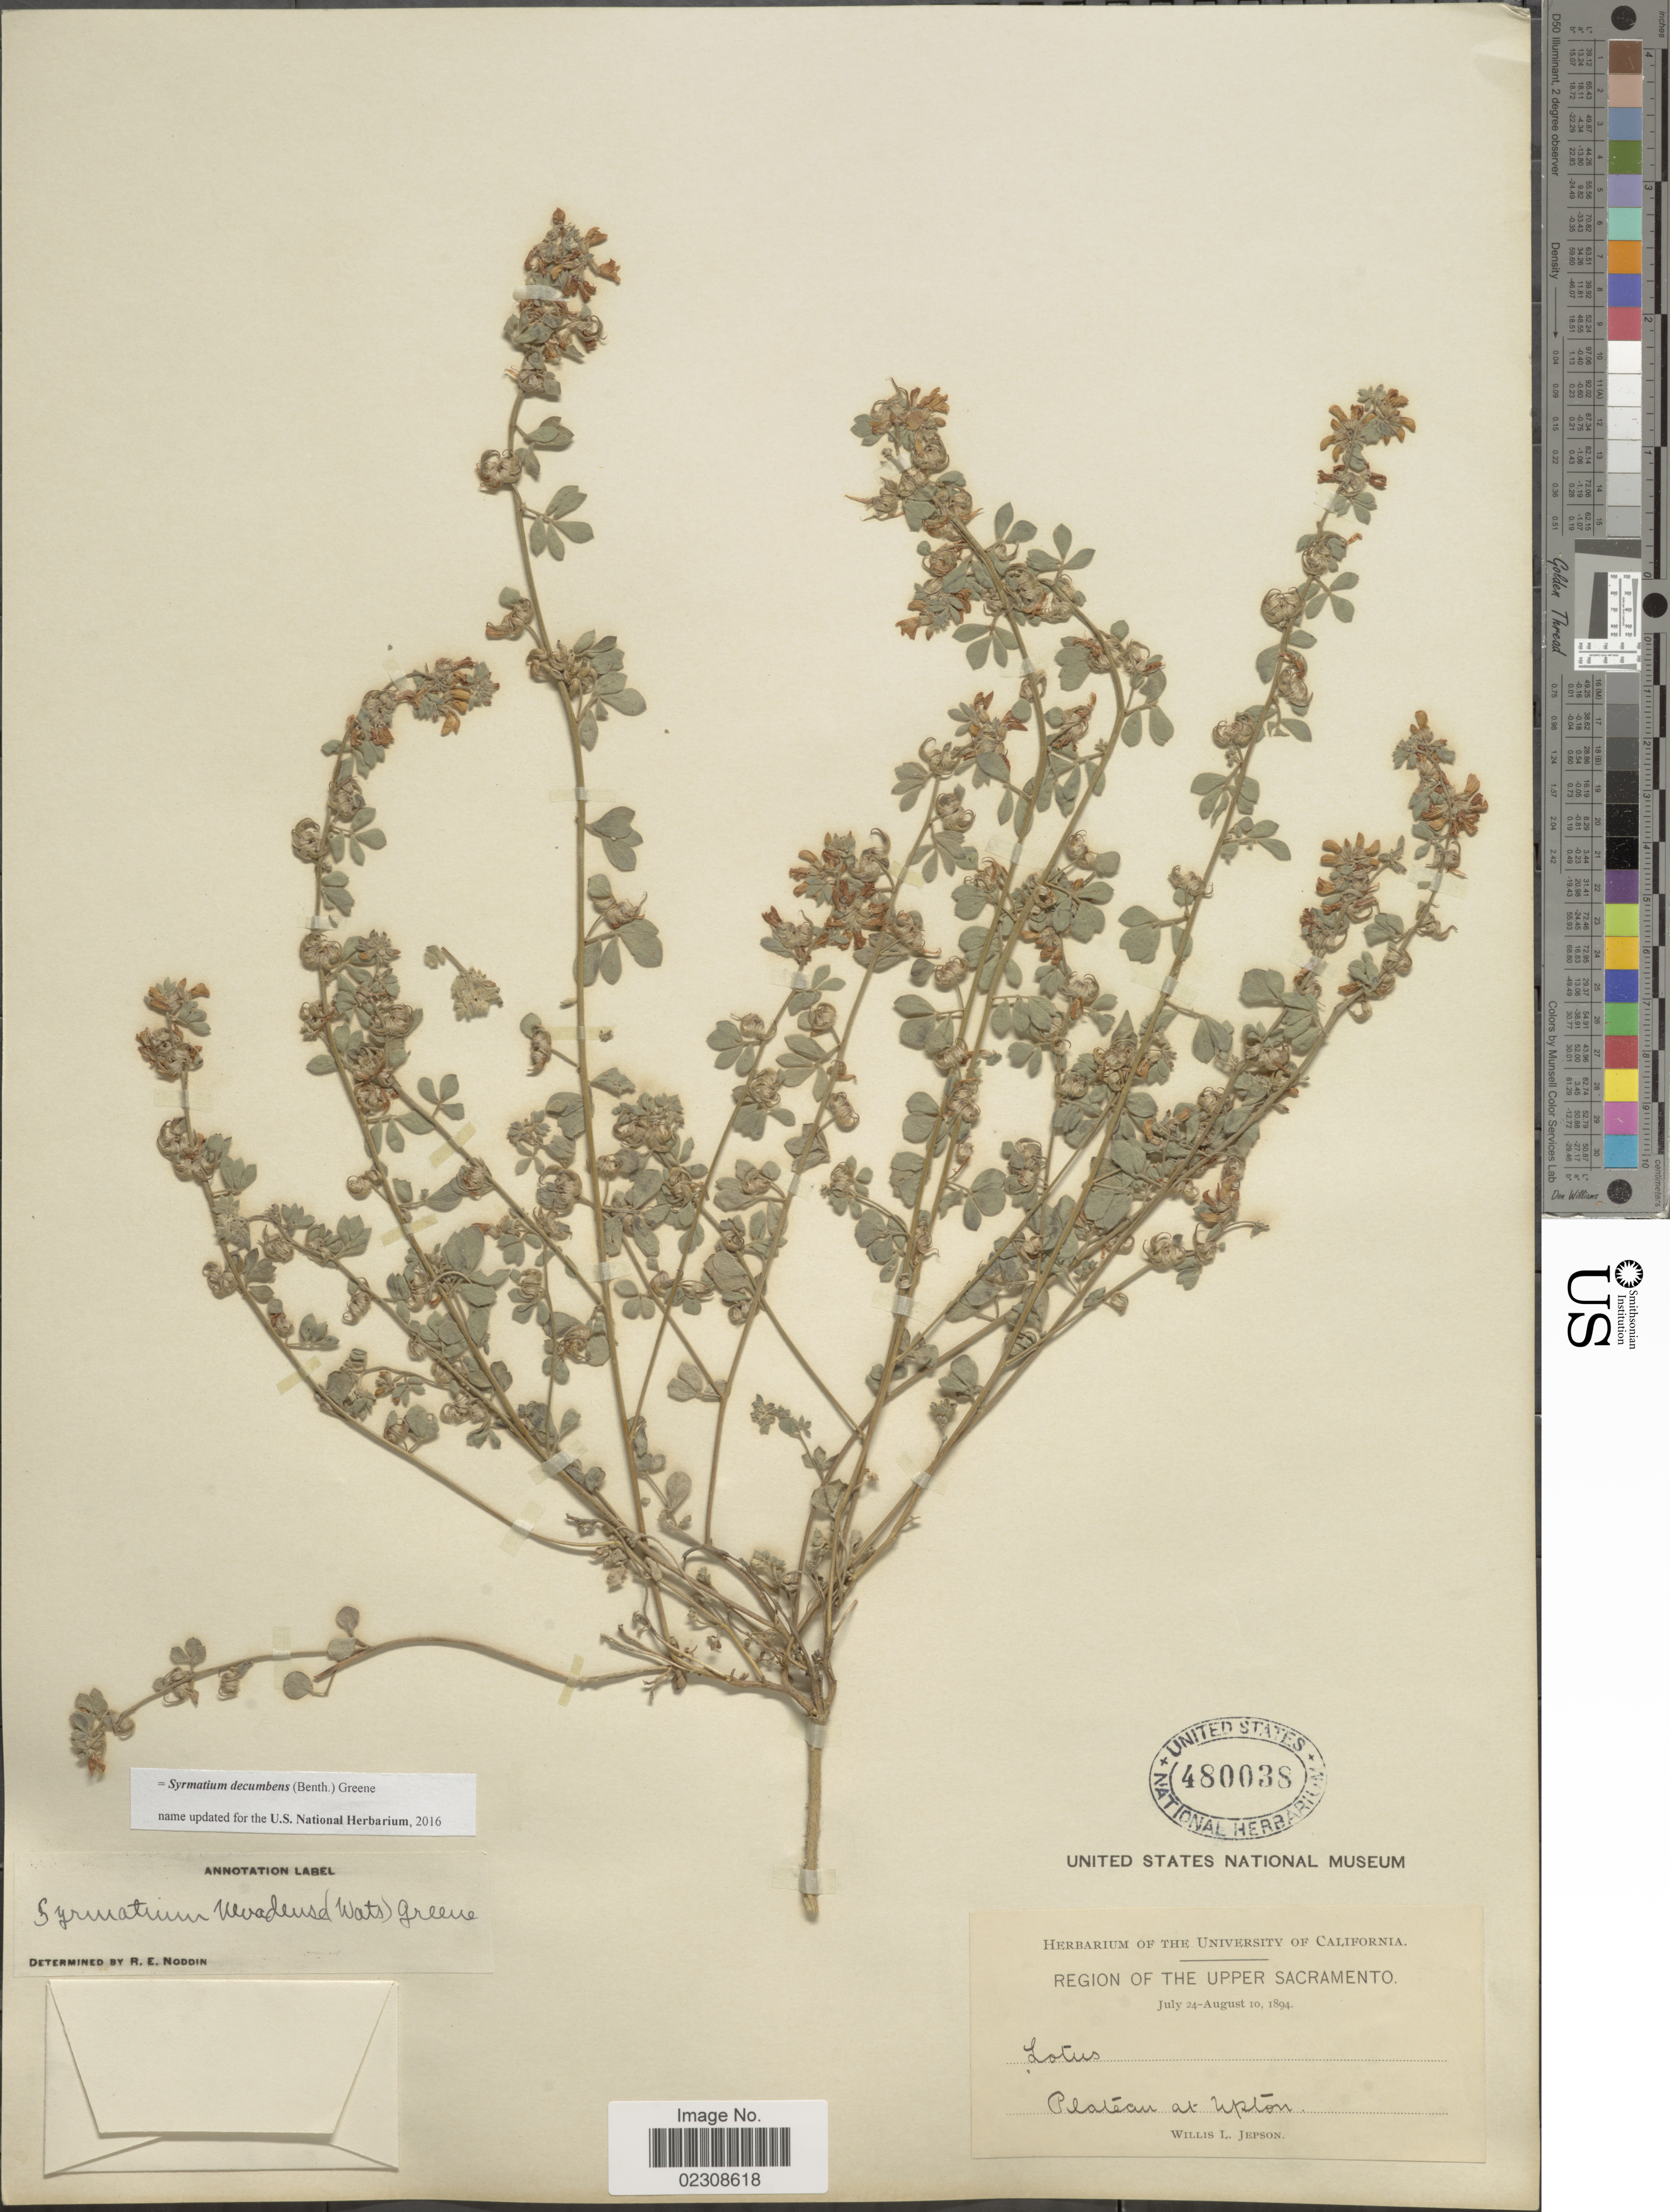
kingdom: Plantae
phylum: Tracheophyta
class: Magnoliopsida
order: Fabales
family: Fabaceae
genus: Syrmatium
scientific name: Syrmatium decumbens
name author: (Benth.) Greene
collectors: W. L. Jepson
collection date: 1894-07-24/1894-08-10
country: United States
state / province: California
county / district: Sacramento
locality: Region of the Upper Sacramento. Plateau at Upton.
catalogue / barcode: US 480038